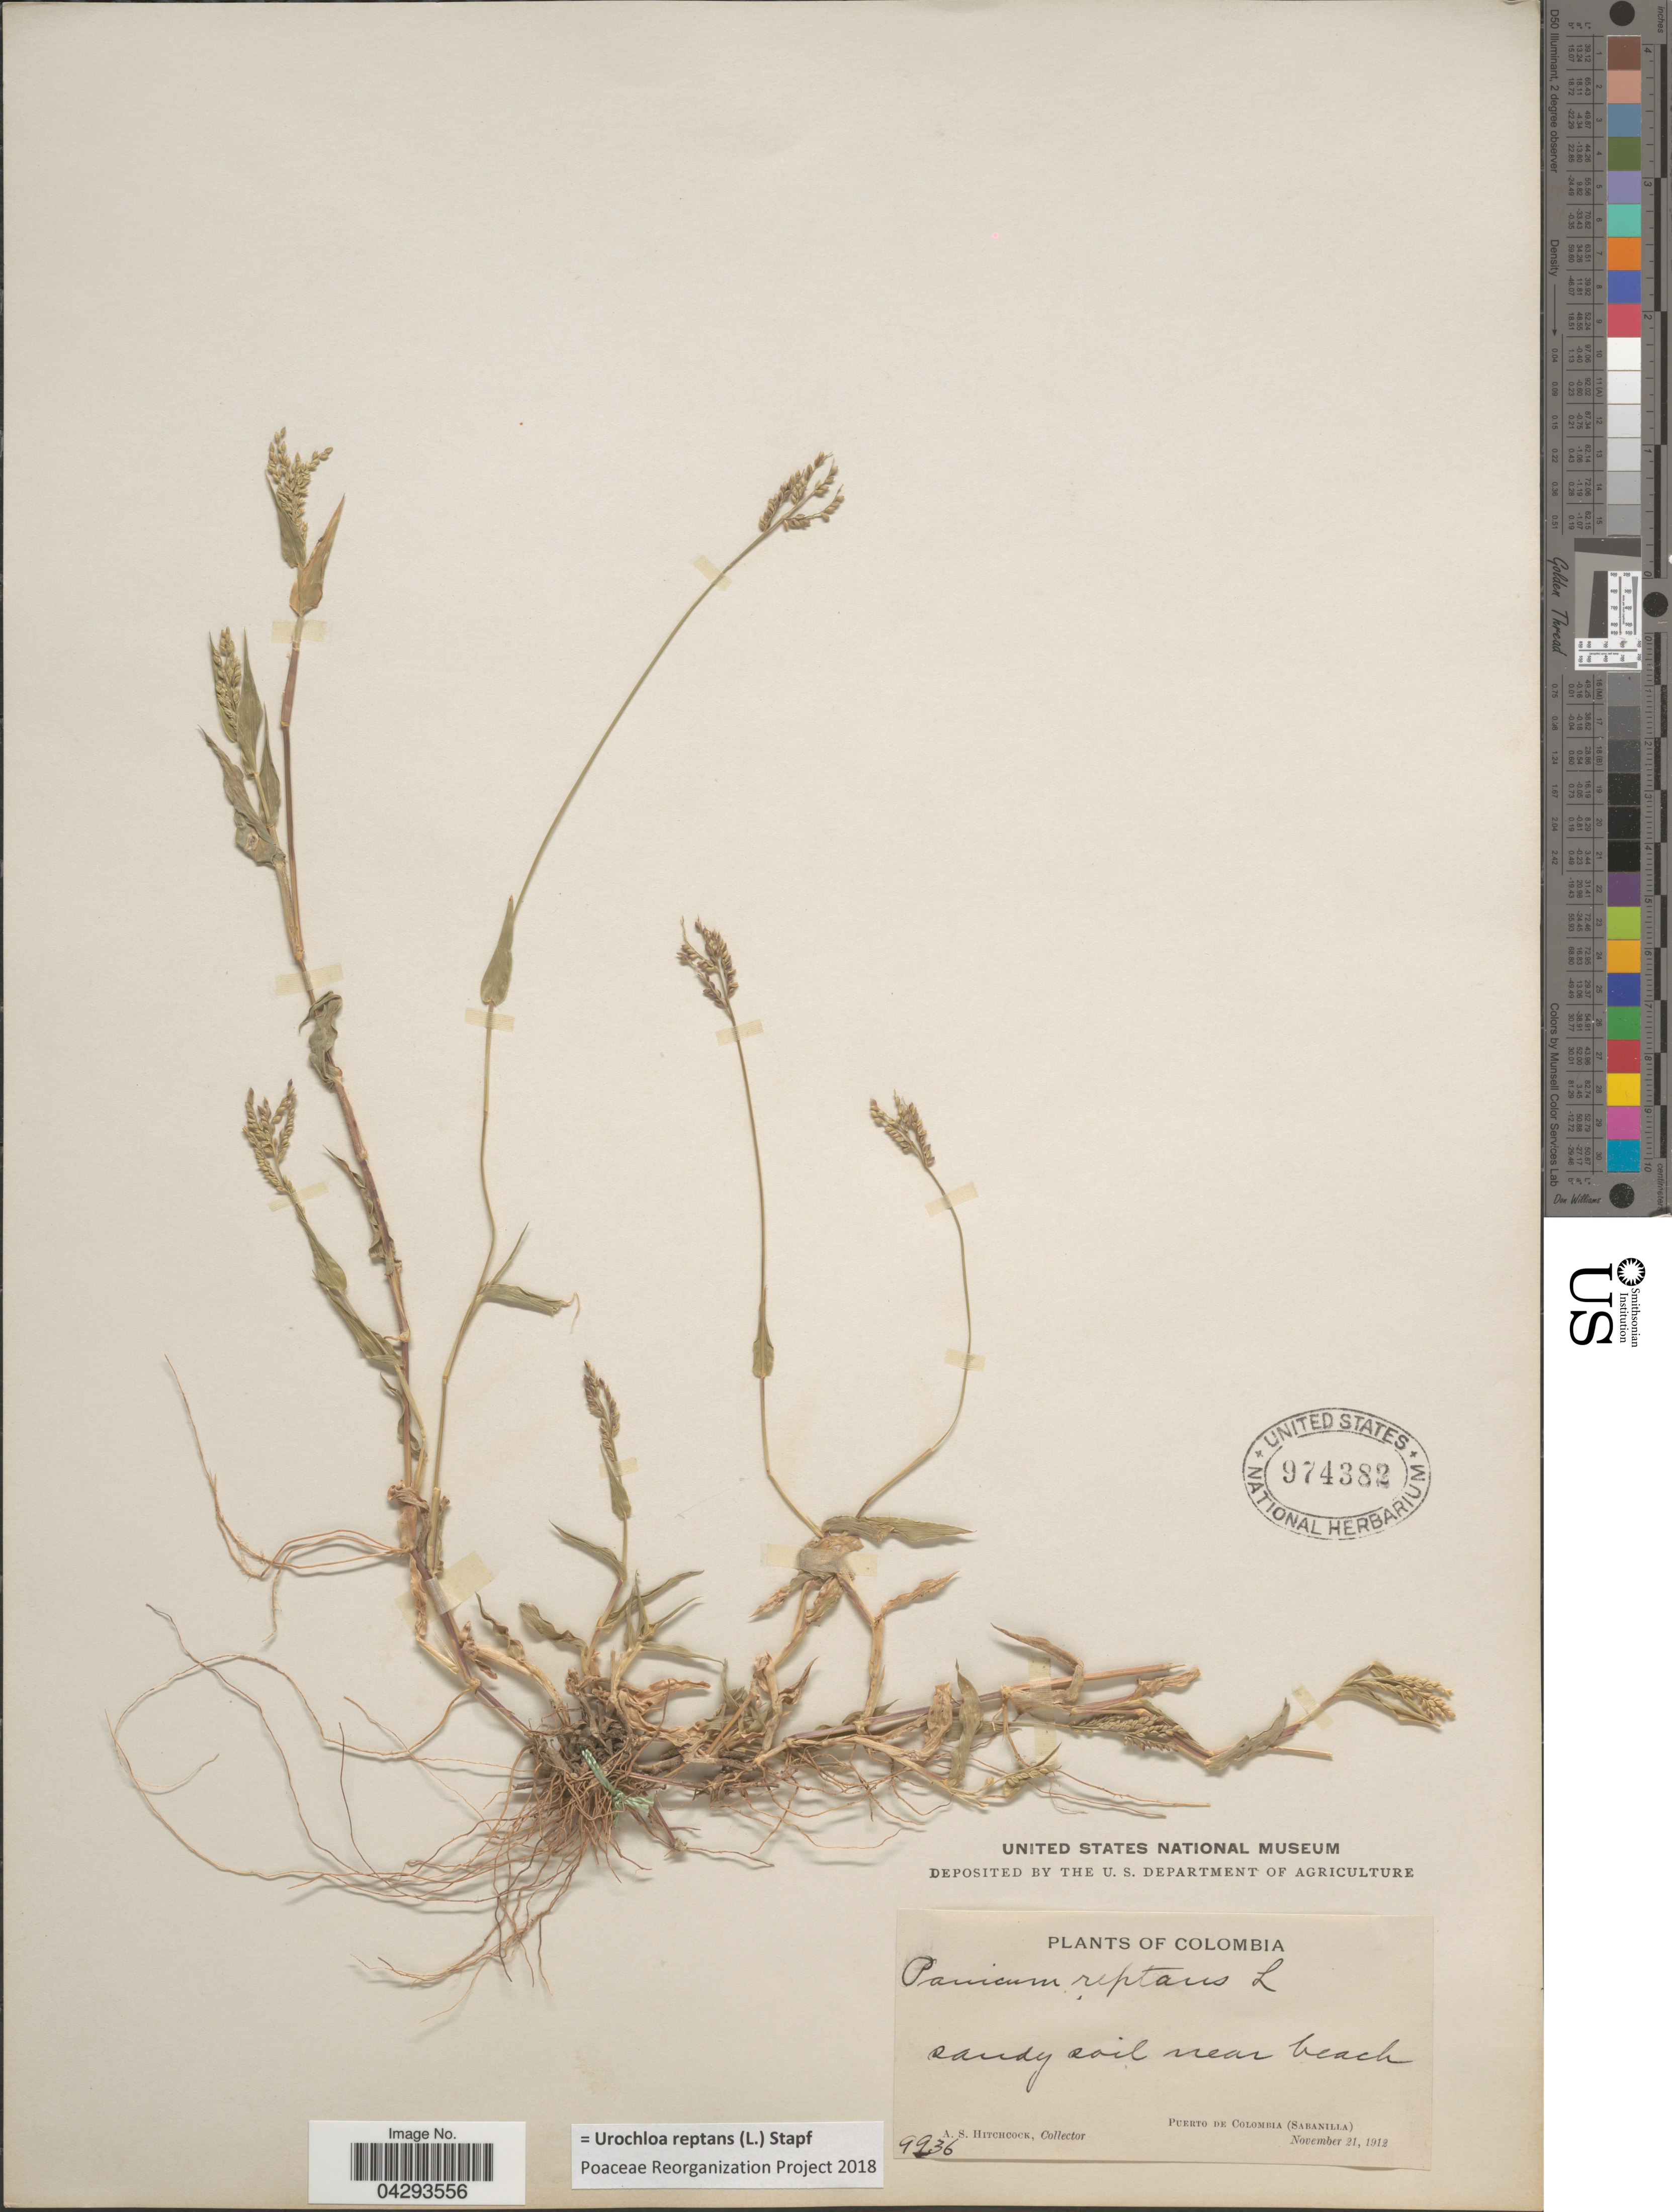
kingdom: Plantae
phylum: Tracheophyta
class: Liliopsida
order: Poales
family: Poaceae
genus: Urochloa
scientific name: Urochloa reptans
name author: (L.) Stapf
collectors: A. S. Hitchcock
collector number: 9936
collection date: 1912-11-21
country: Colombia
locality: Puerto de COlombia (Sabanilla).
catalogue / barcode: US 974382